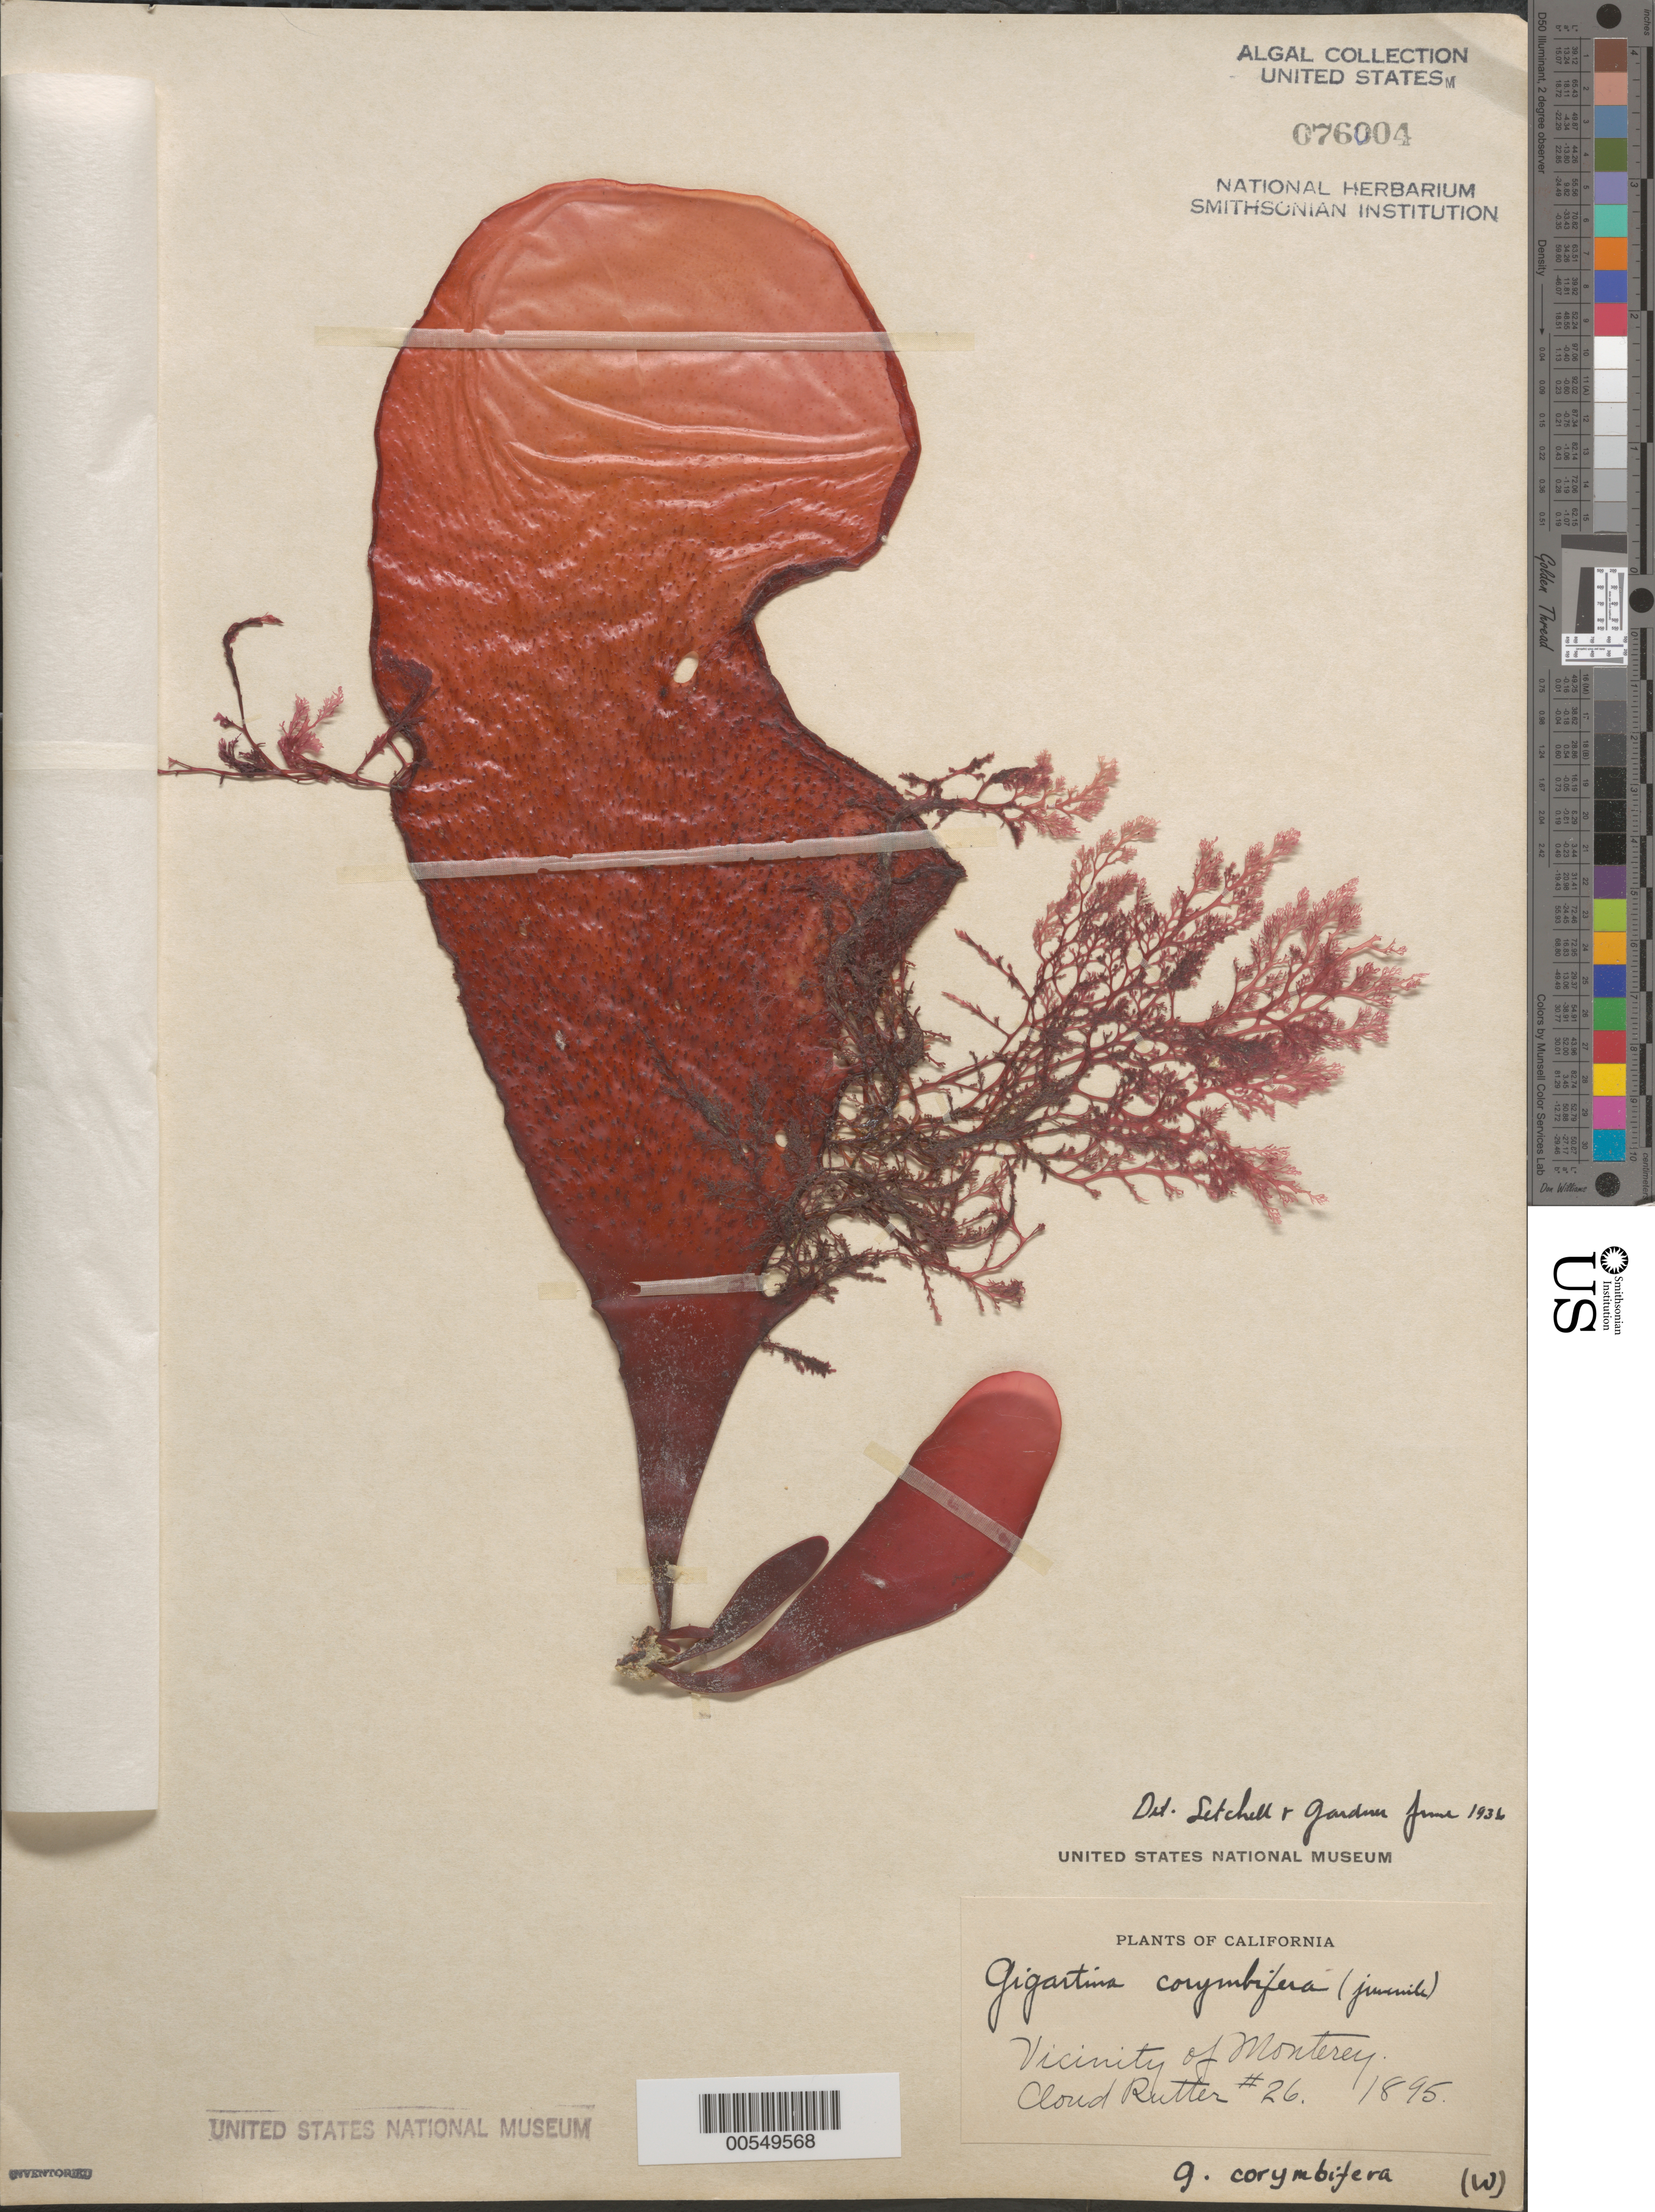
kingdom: Plantae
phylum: Rhodophyta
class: Florideophyceae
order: Gigartinales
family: Gigartinaceae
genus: Chondracanthus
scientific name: Chondracanthus corymbiferus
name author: (Kütz.) Guiry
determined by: Algae name updating Project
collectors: C. Rutter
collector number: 26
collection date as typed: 1895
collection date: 1895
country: United States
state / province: California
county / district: Monterey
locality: Monterey area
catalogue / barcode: US 76004